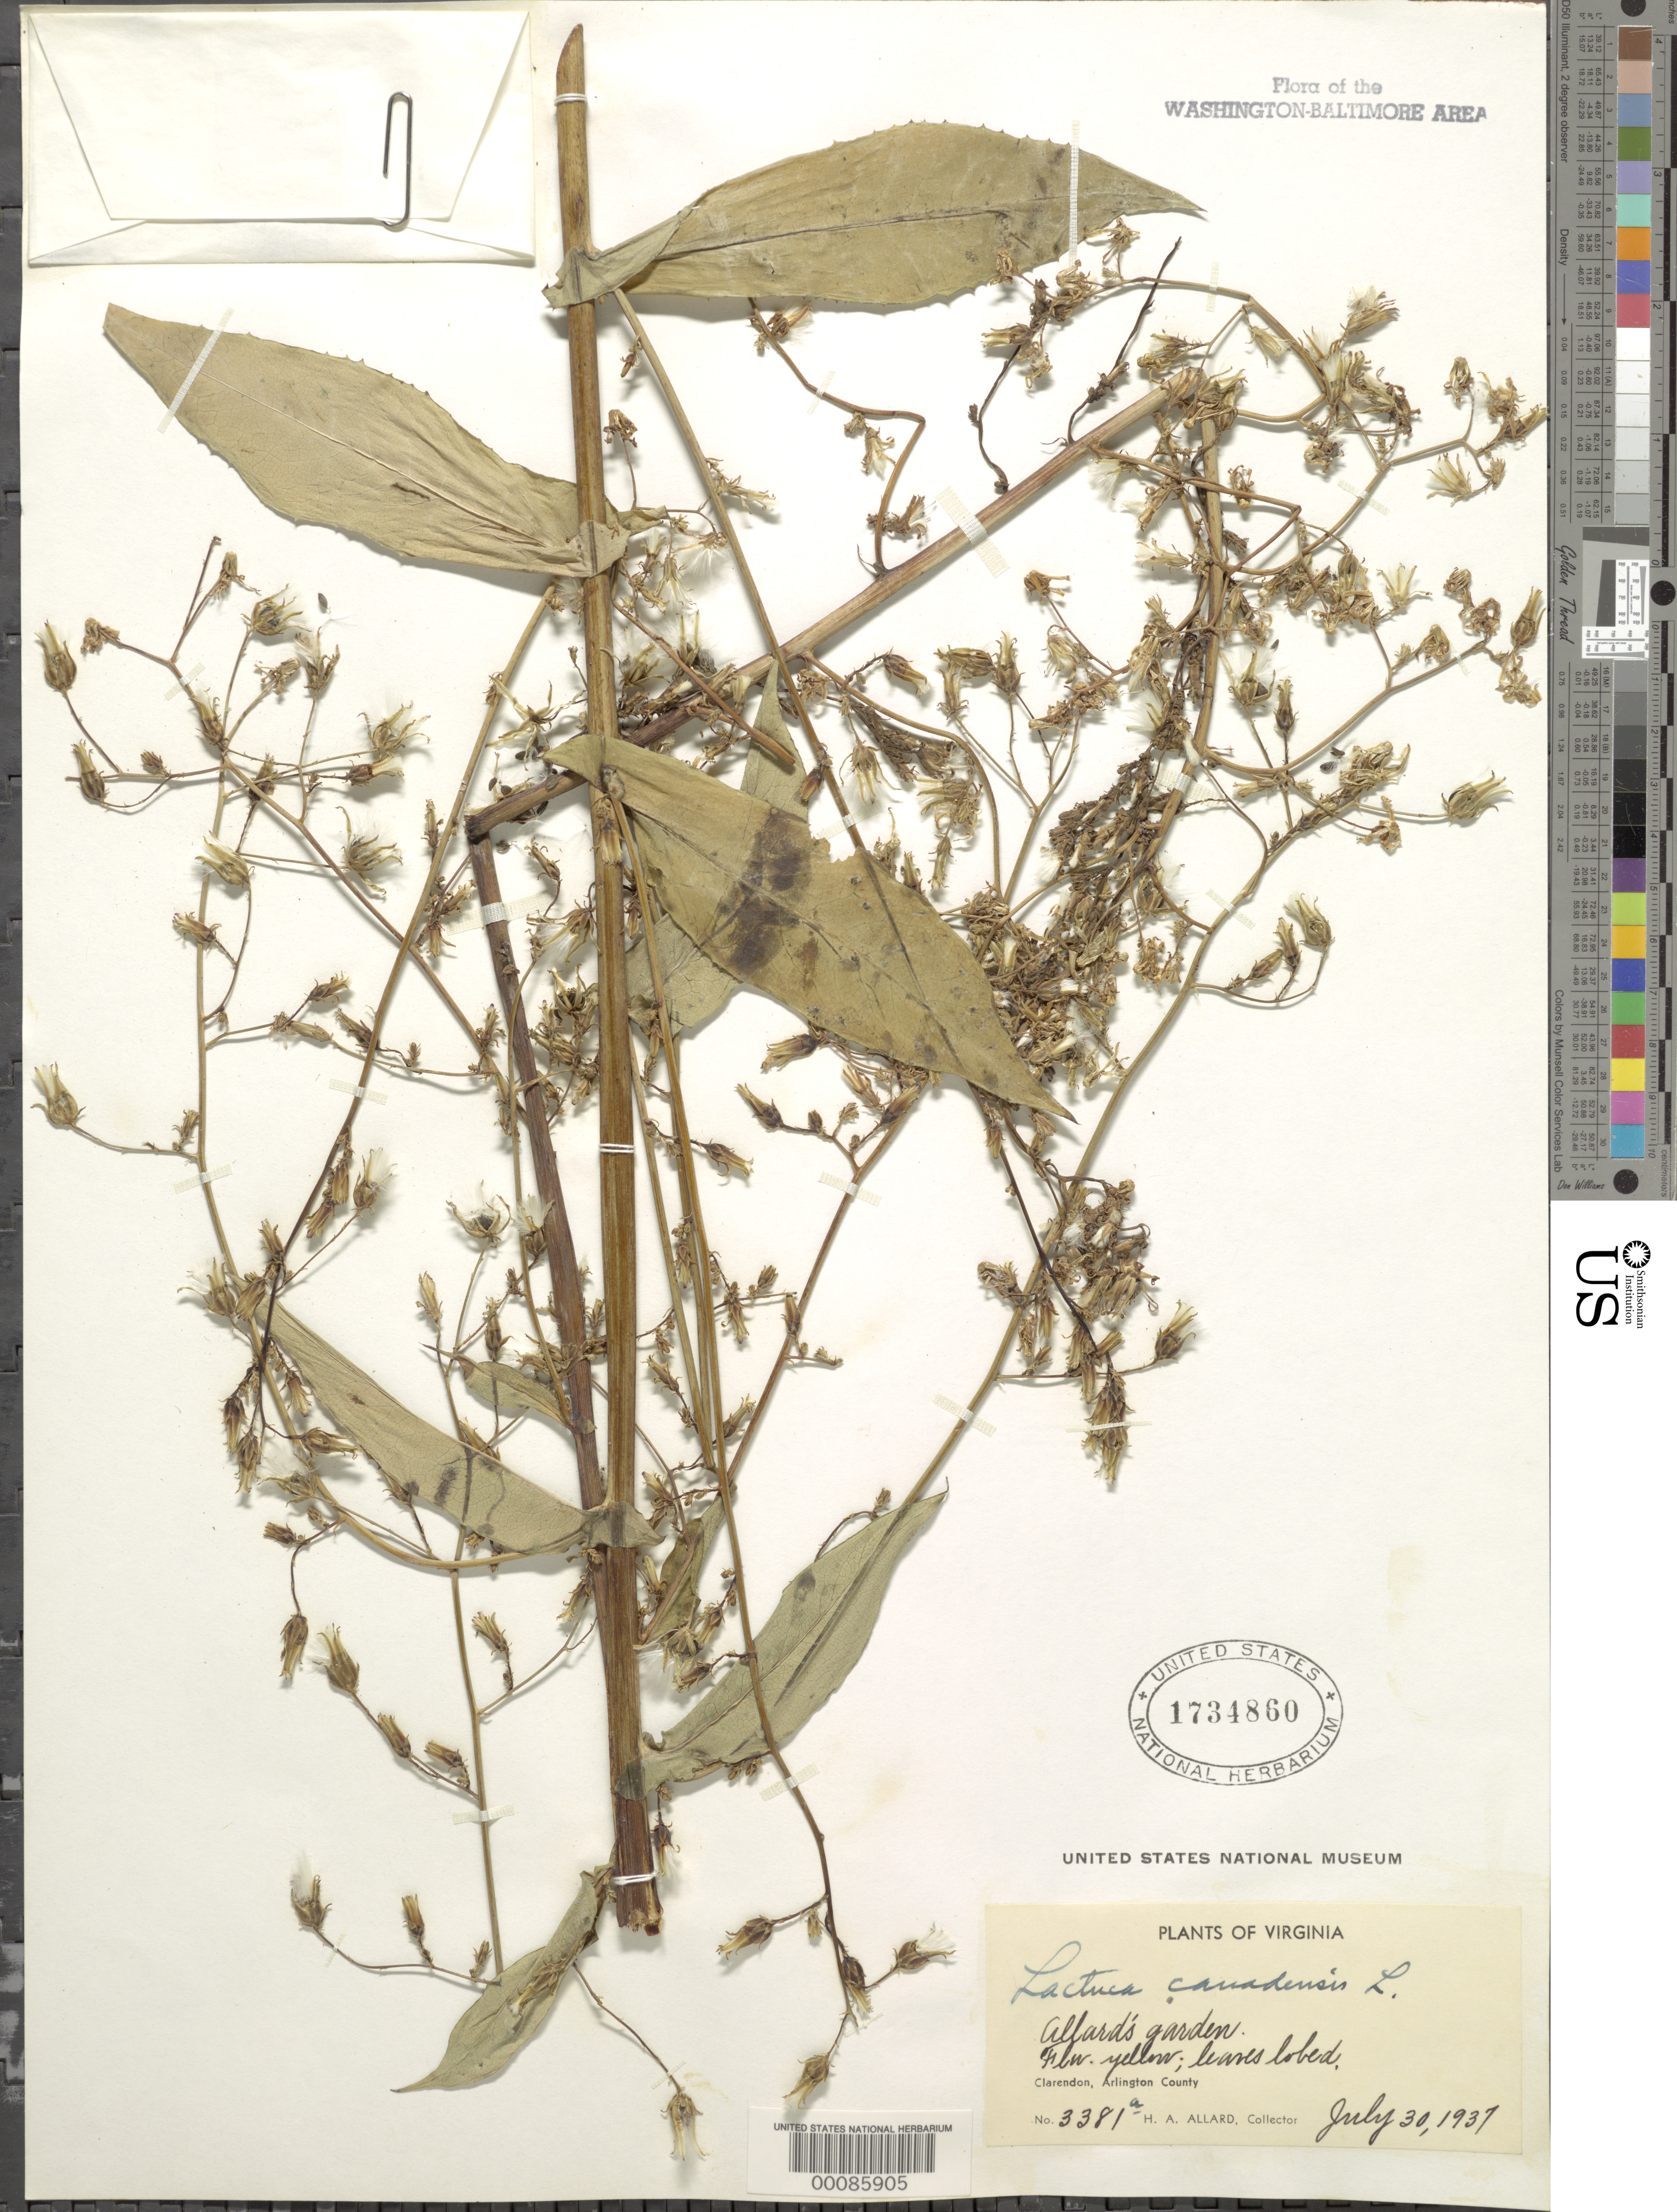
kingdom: Plantae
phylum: Tracheophyta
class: Magnoliopsida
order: Asterales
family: Asteraceae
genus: Lactuca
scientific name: Lactuca canadensis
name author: L.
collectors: H. A. Allard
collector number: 3381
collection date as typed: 30 Jul 1937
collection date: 1937-07-30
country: United States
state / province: Virginia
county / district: Arlington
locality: Allard's garden Clarendon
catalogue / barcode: US 1734860